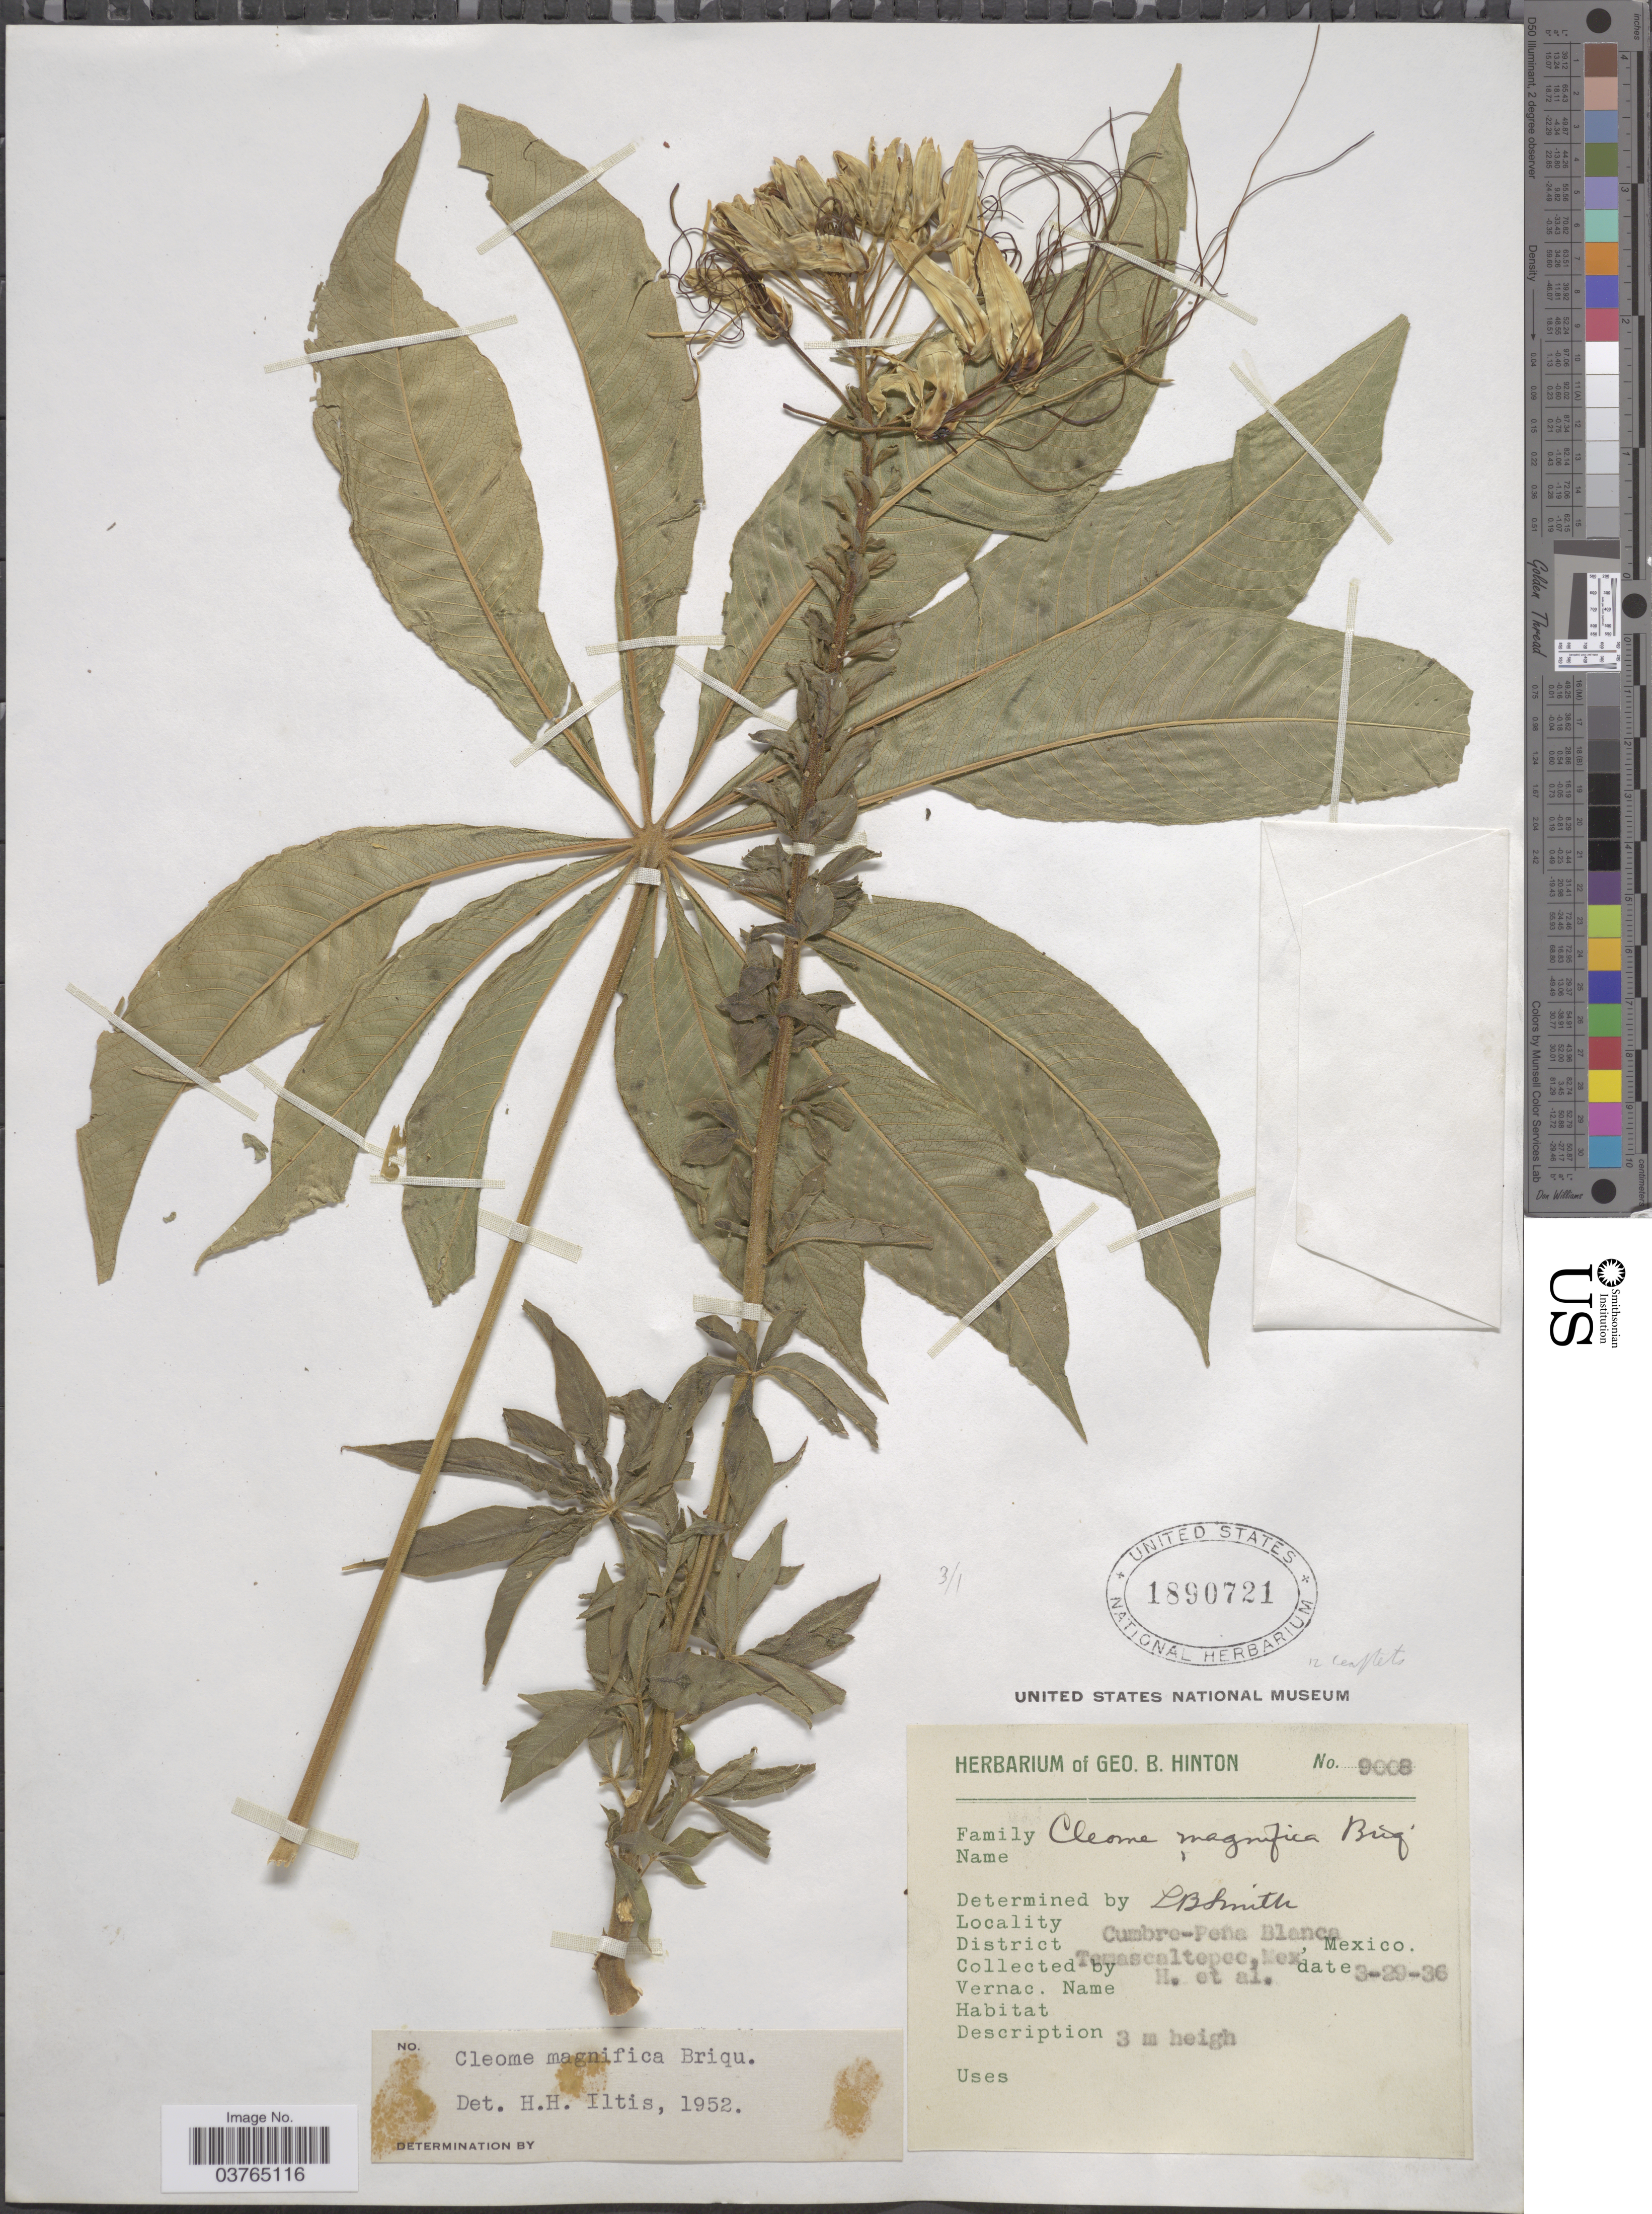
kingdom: Plantae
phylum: Tracheophyta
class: Magnoliopsida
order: Brassicales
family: Cleomaceae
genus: Andinocleome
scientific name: Andinocleome magnifica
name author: (Briq.) Iltis & Cochrane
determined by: Strong, M. T., (US), Smithsonian Institution - National Museum of Natural History (UNITED STATES)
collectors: G. B. Hinton & et al.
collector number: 9008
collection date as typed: Transcribed d/m/y: 29/3/36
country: Mexico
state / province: México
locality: Cumbre-Pena Blanca. District Temascaltepec.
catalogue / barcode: US 1890721